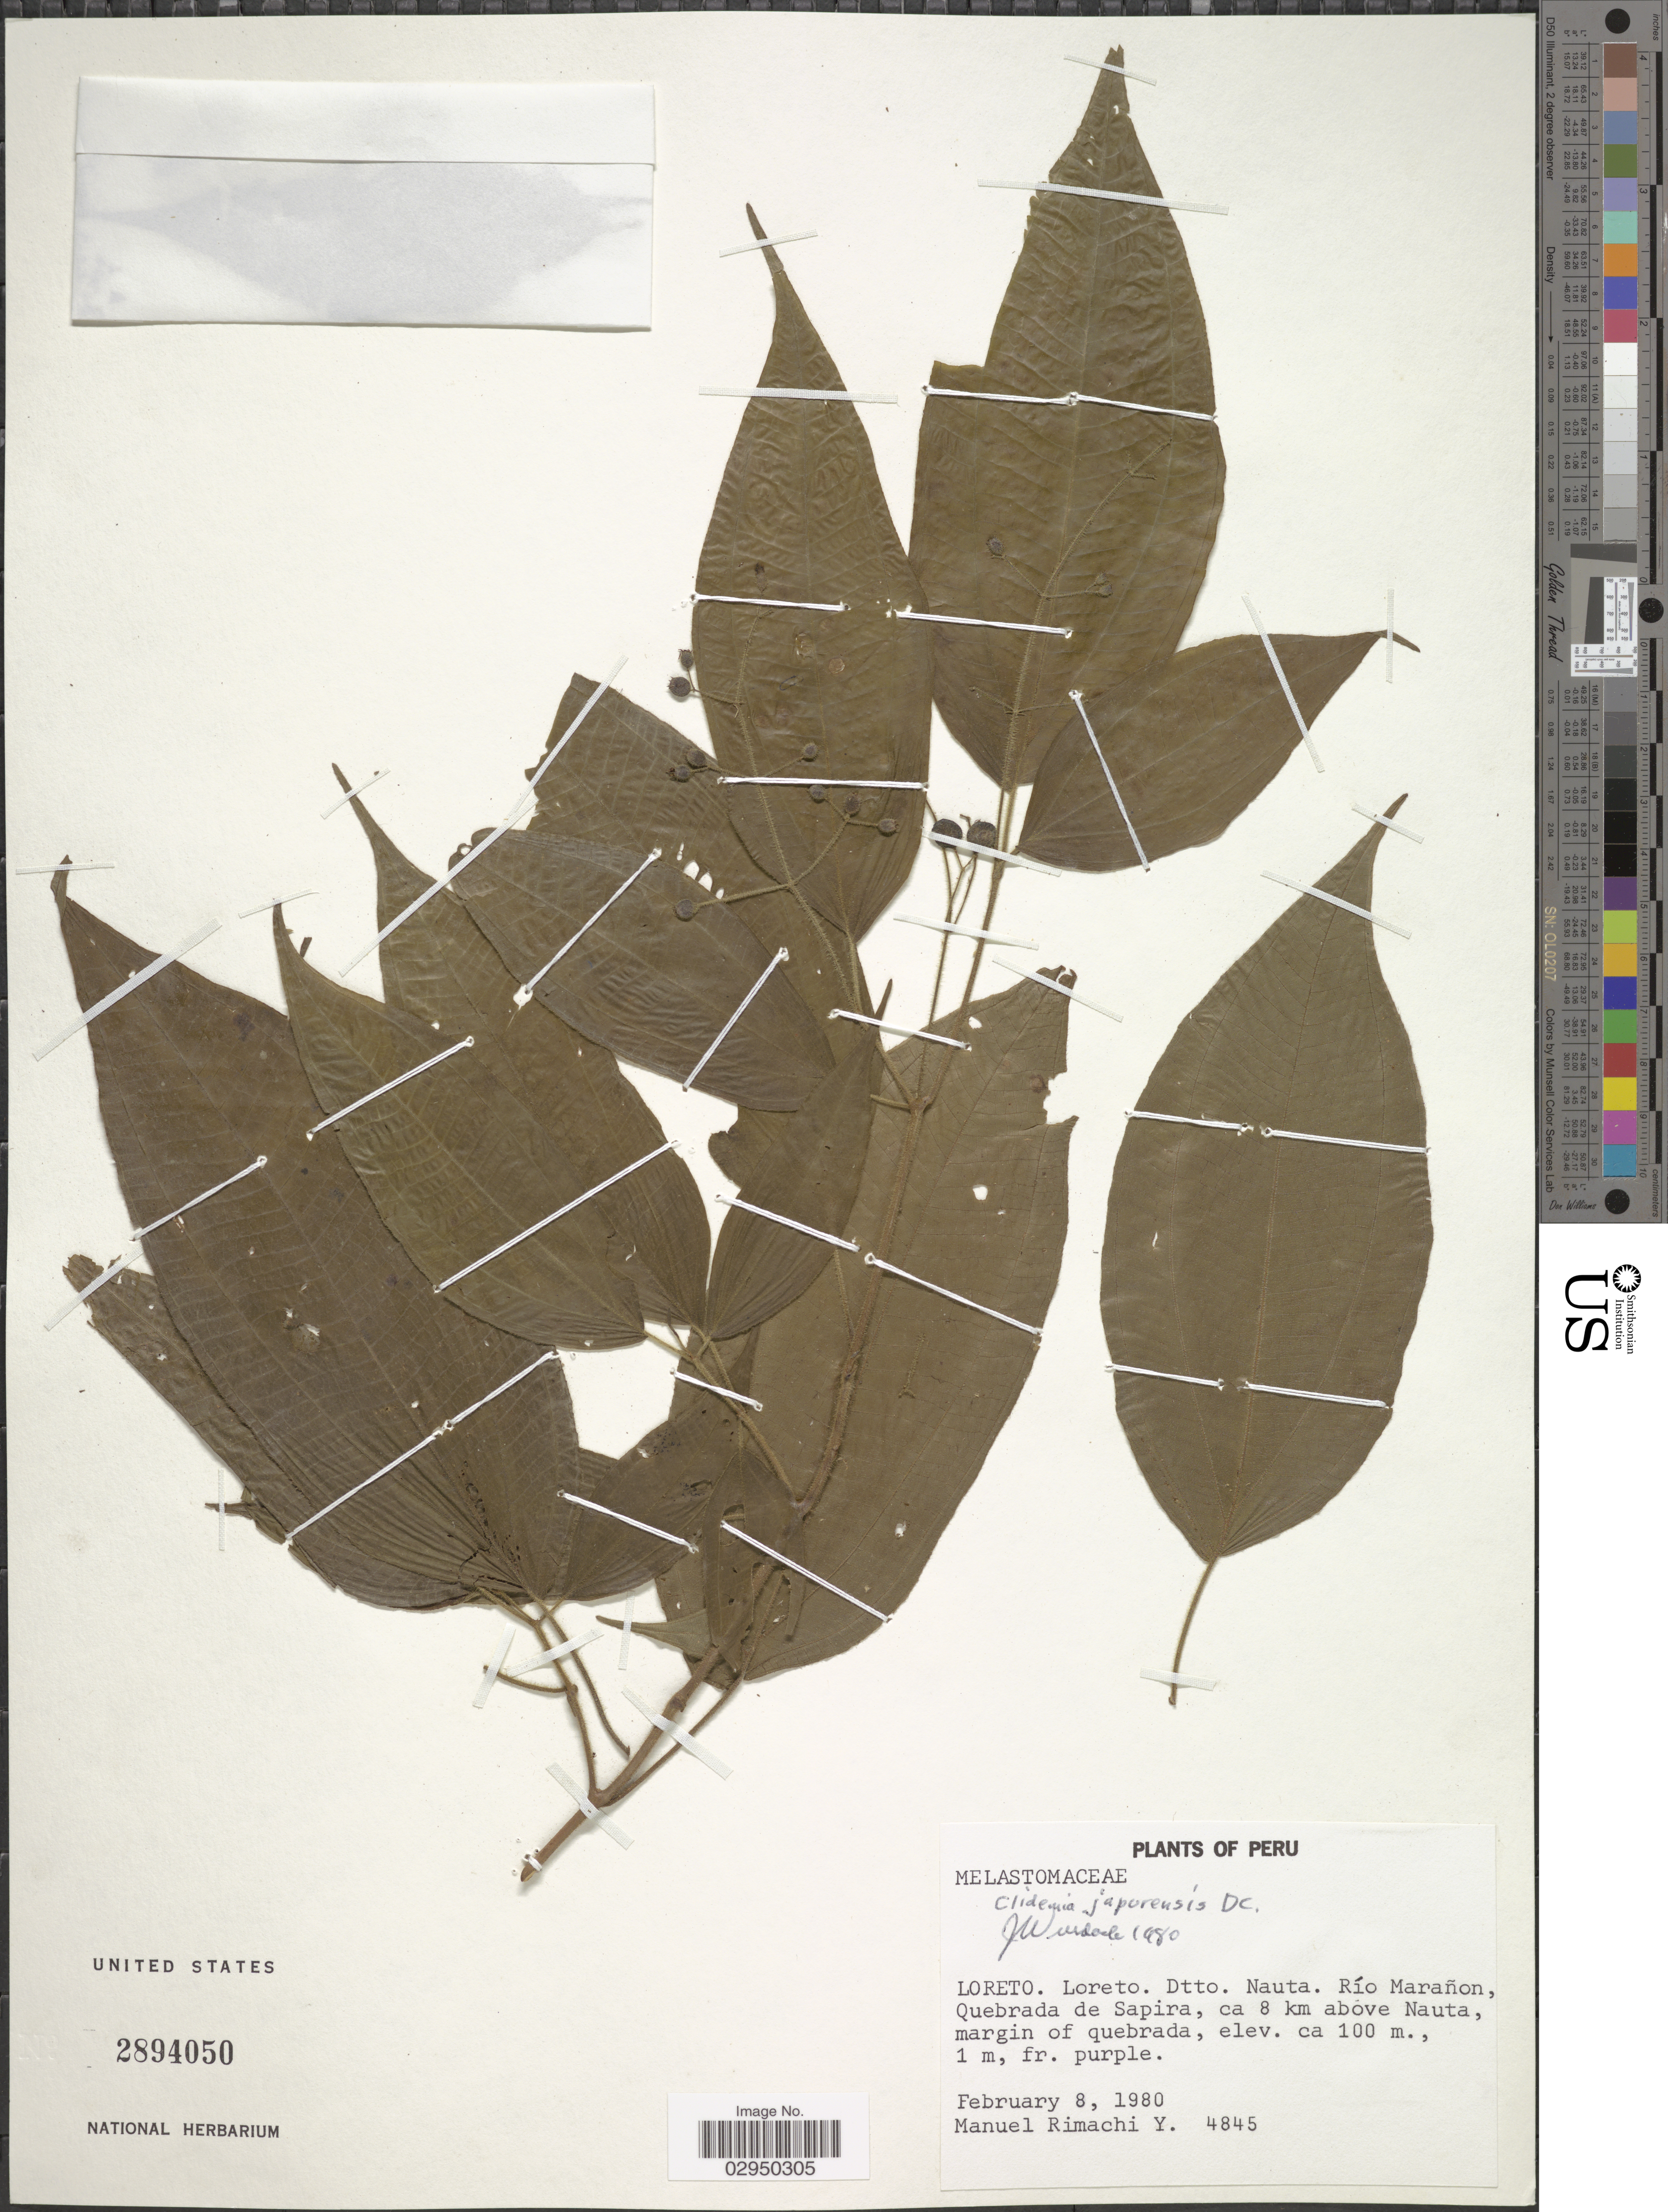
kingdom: Plantae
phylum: Tracheophyta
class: Magnoliopsida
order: Myrtales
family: Melastomataceae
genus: Clidemia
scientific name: Clidemia japurensis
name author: DC.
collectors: M. Rimachi Y.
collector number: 4845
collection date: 1980-02-08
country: Peru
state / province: Loreto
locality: Loreto. Dtto. Nauta. Río Marañon, Quebrada de Sapira, ca 8 km above Nauta, margin of quebrada.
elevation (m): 100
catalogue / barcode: US 2894050